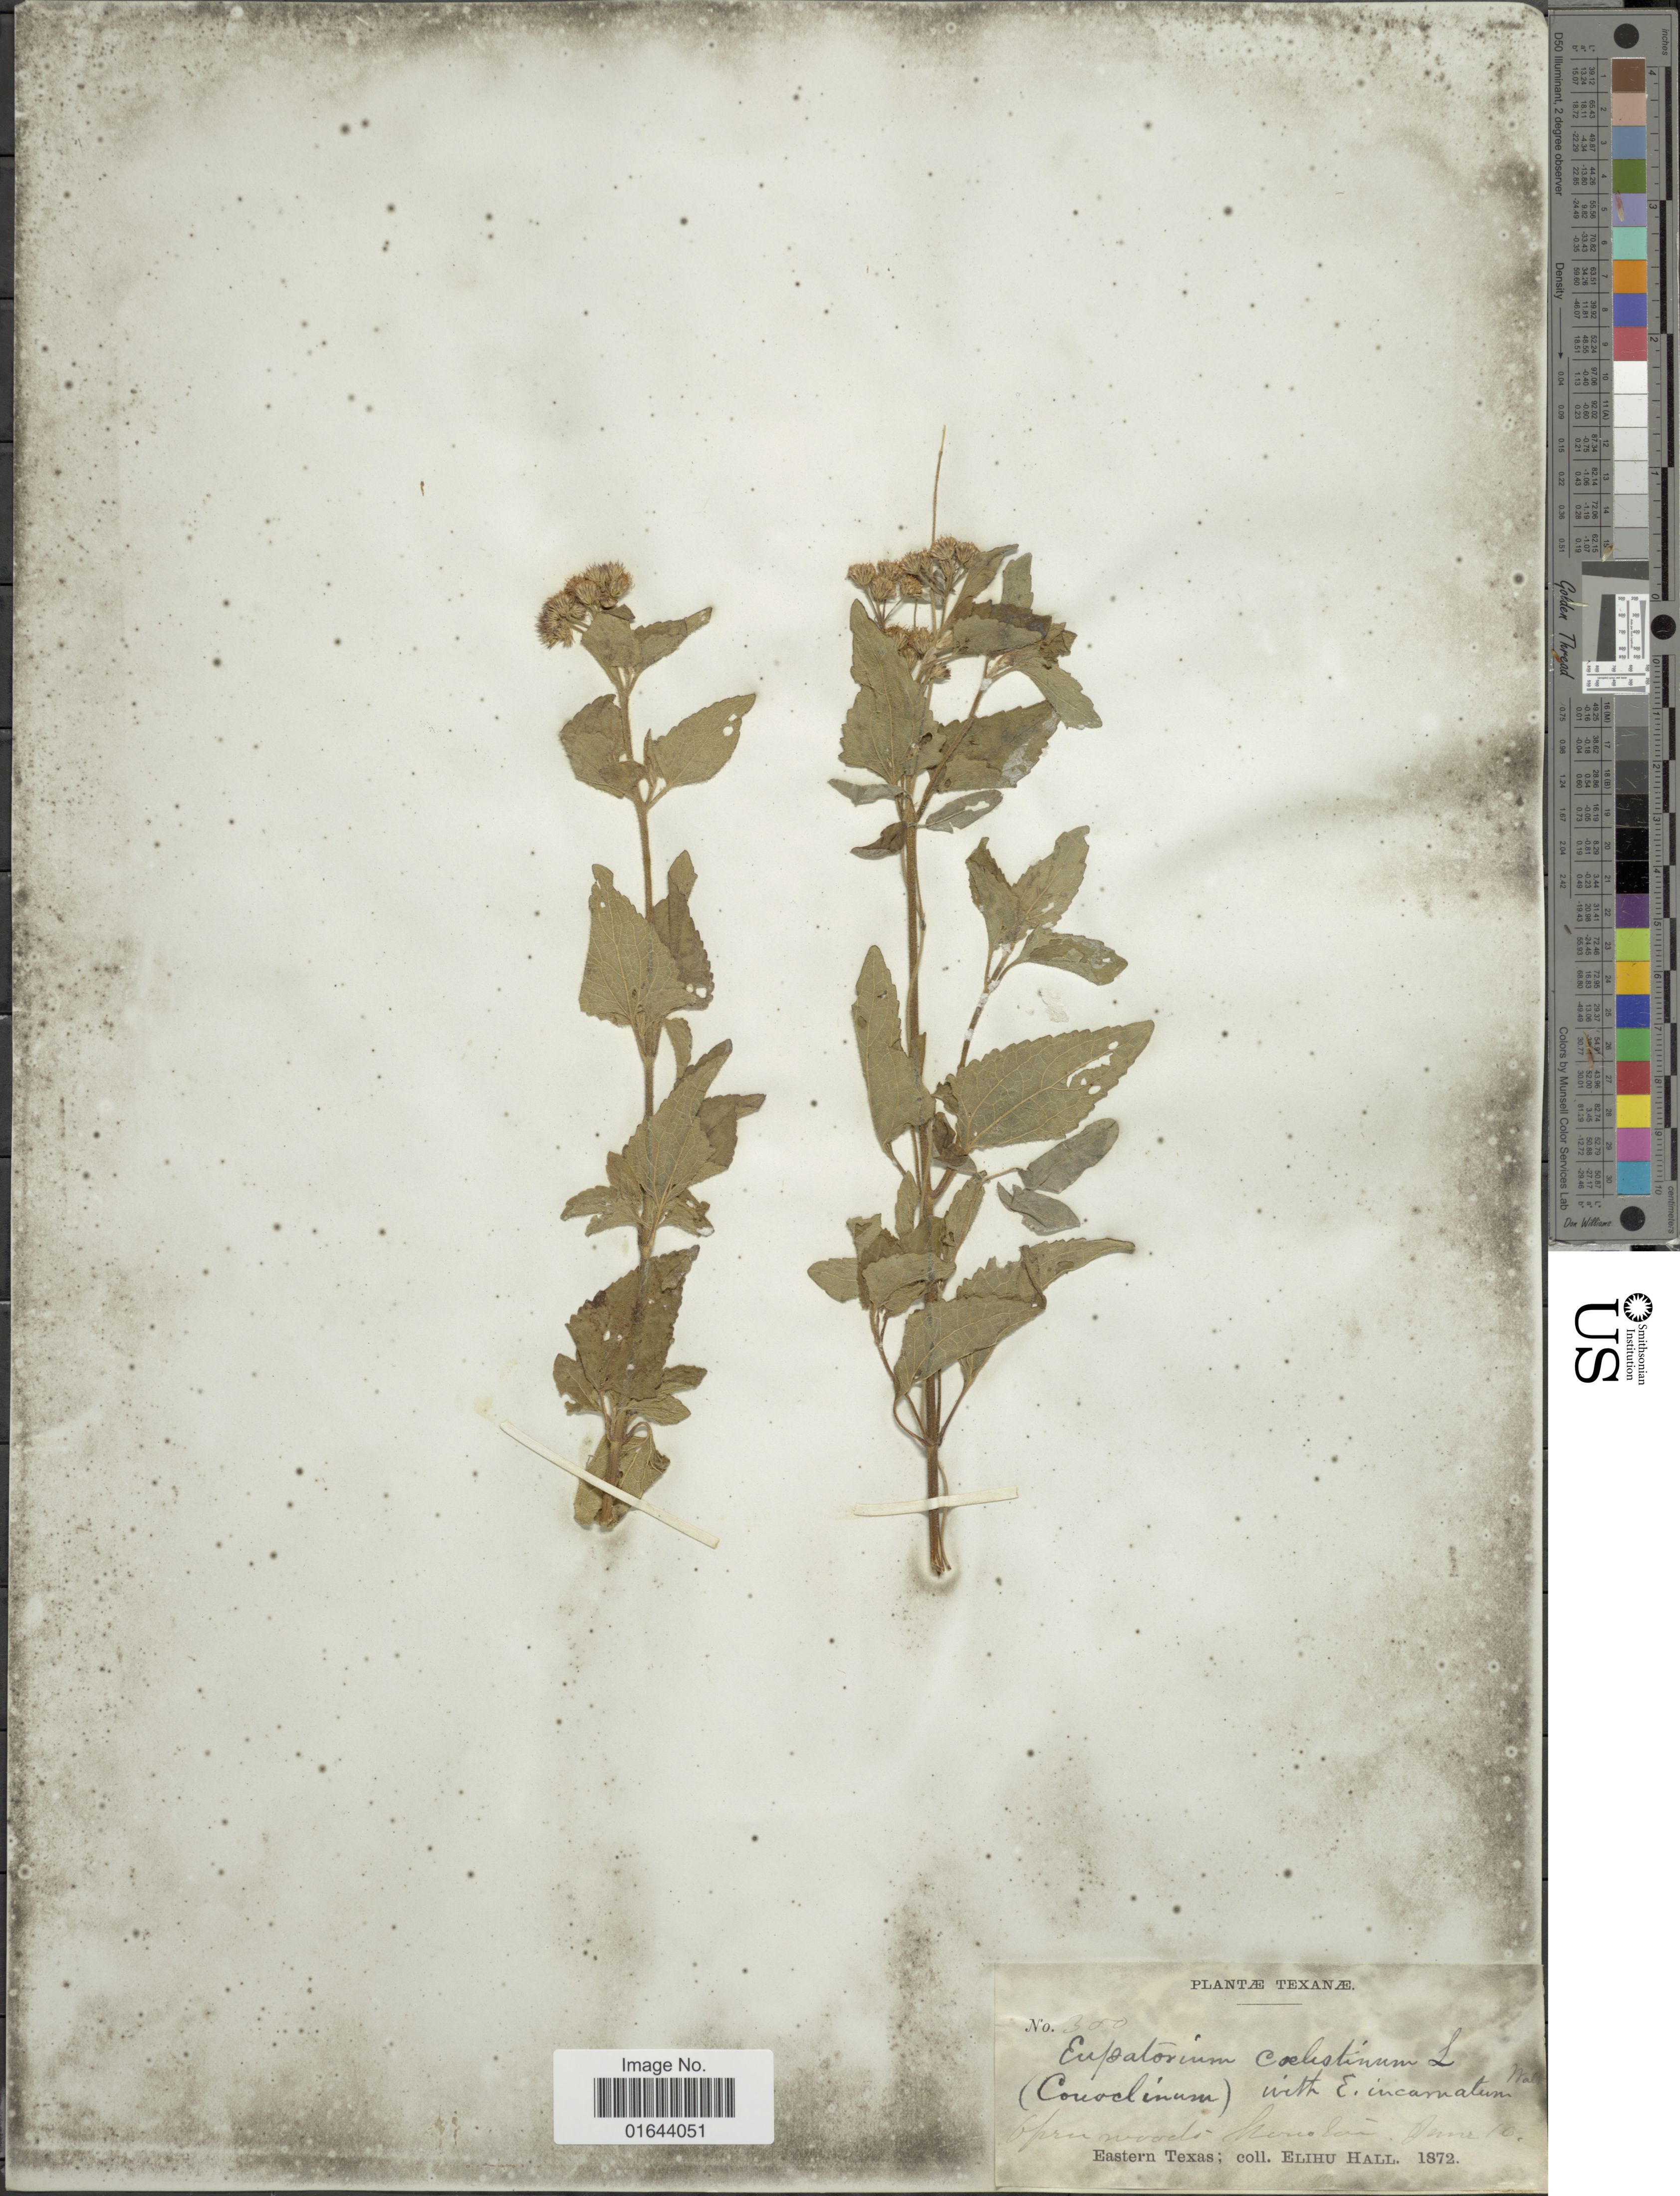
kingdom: Plantae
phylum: Tracheophyta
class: Magnoliopsida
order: Asterales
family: Asteraceae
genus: Conoclinium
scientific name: Conoclinium coelestinum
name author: (L.) DC.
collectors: E. Hall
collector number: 300*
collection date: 1872-06-10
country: United States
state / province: Texas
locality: Open woods Houston, Eastern Texas